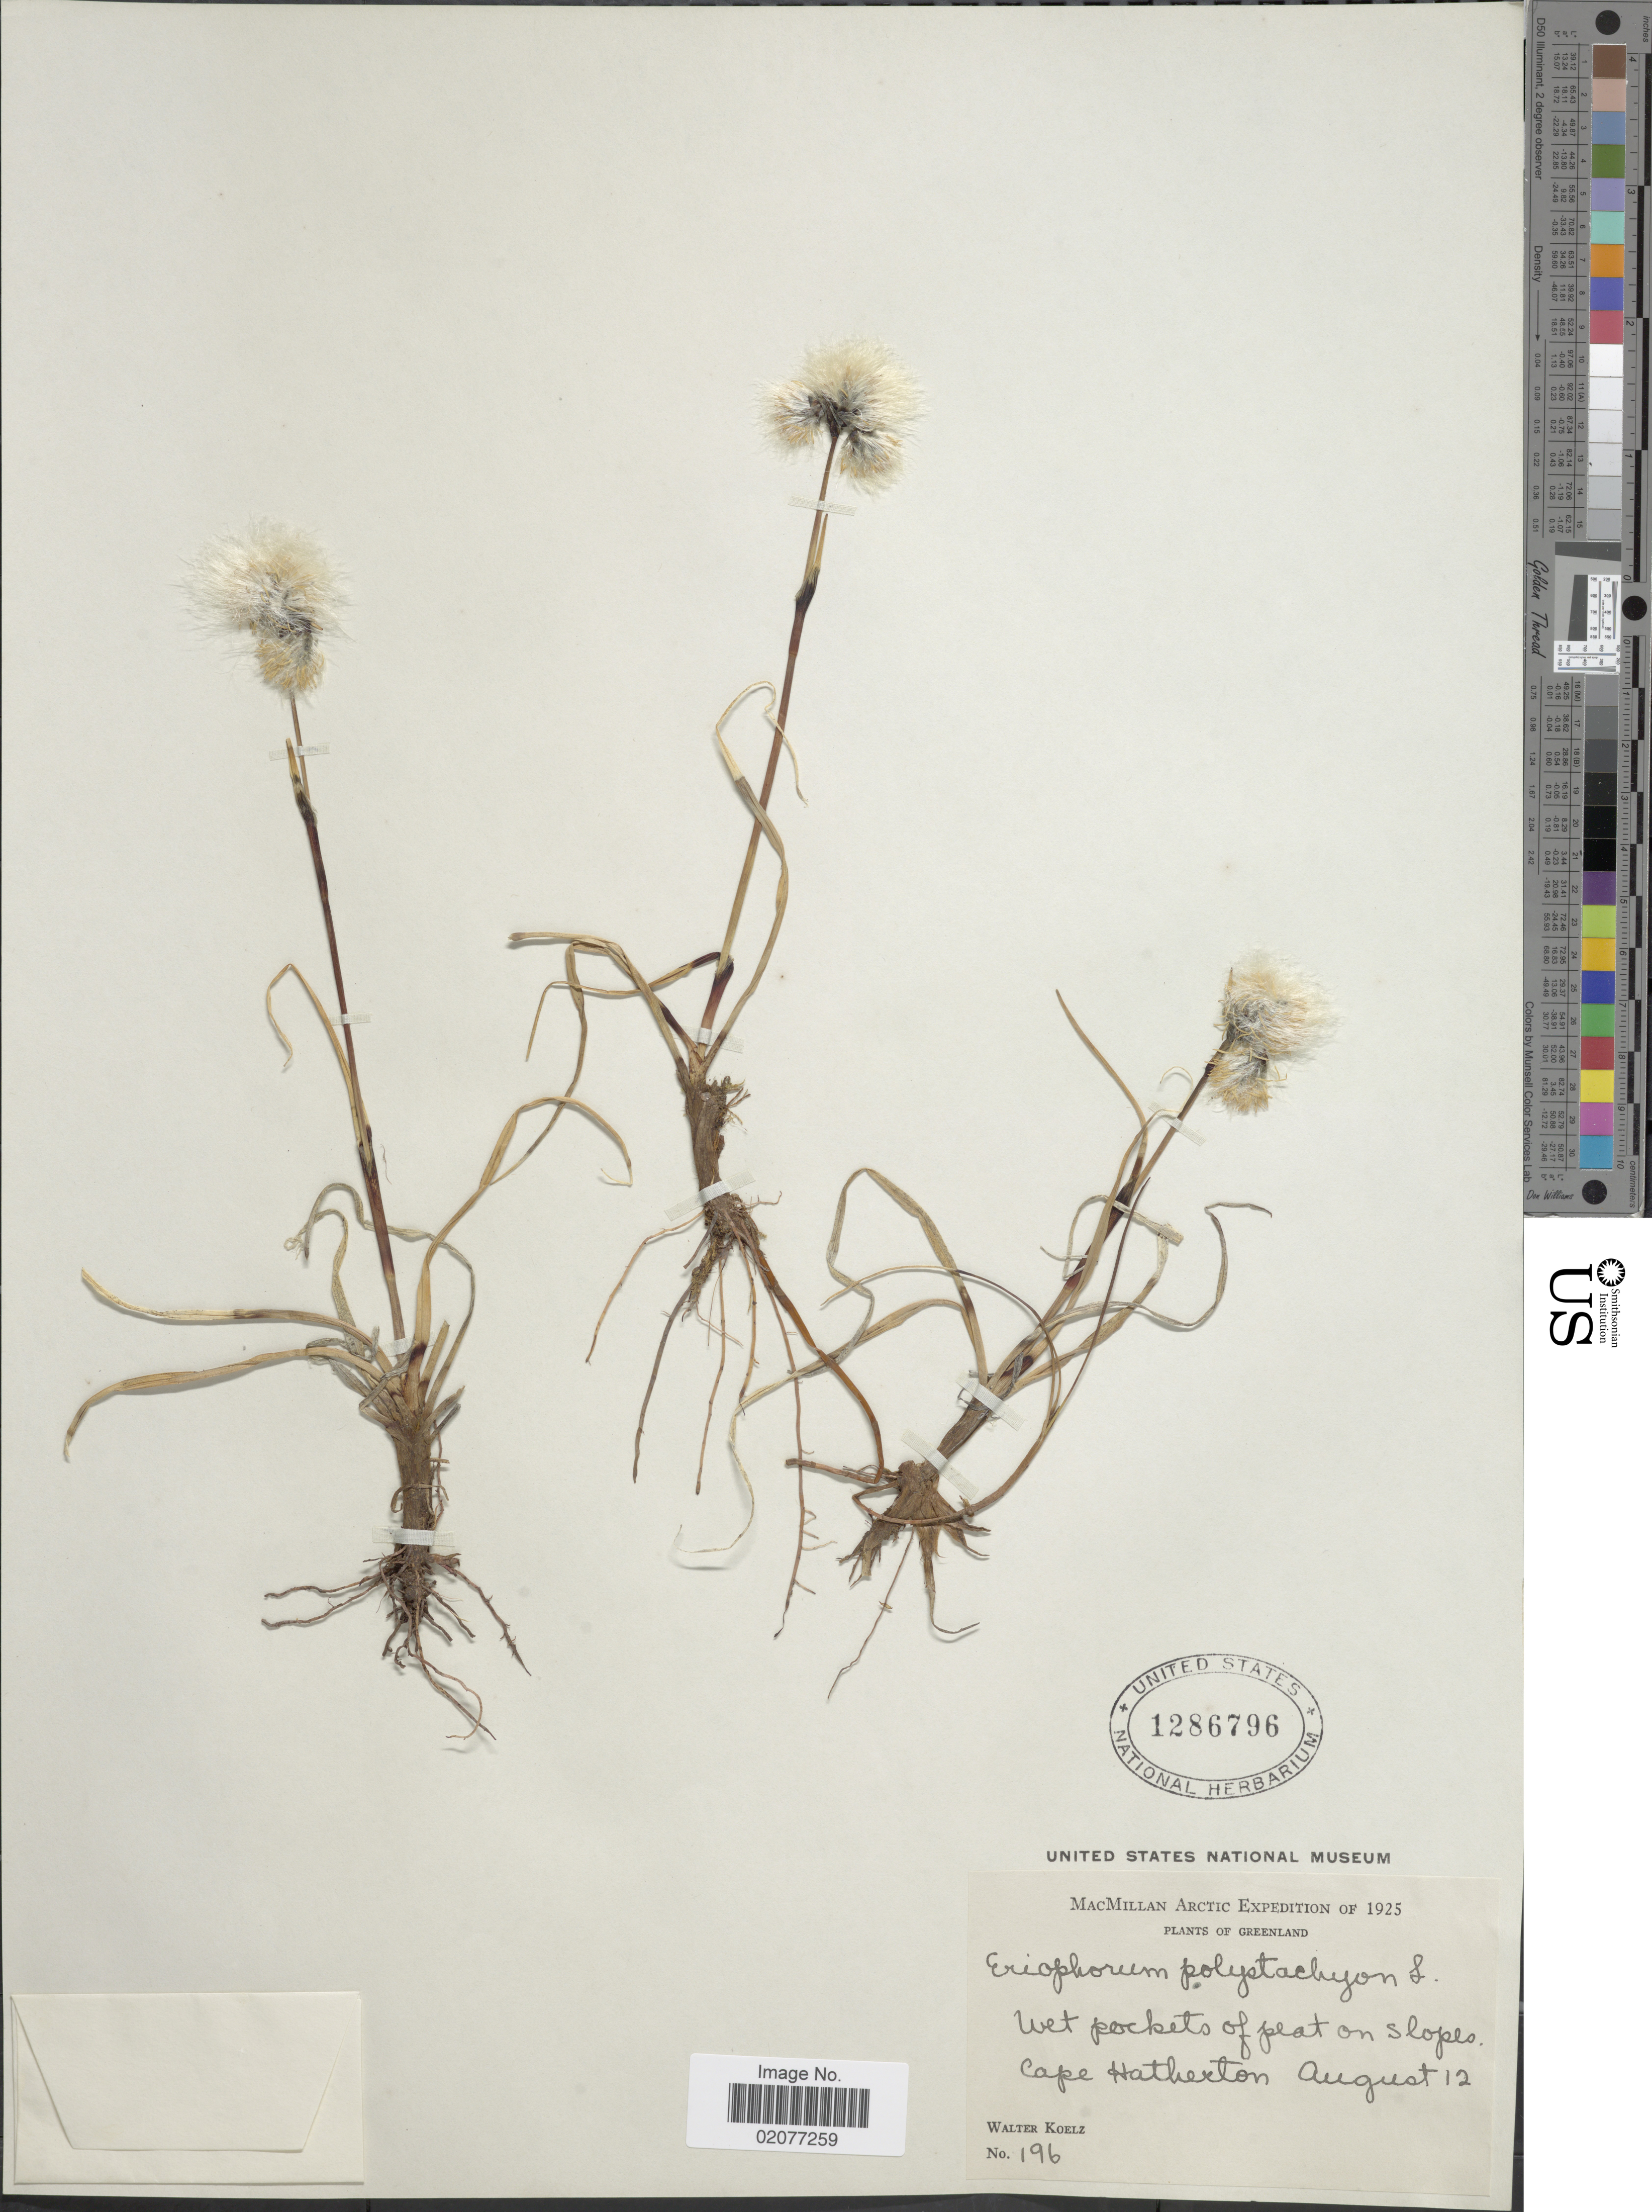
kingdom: Plantae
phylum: Tracheophyta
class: Liliopsida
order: Poales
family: Cyperaceae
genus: Eriophorum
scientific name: Eriophorum angustifolium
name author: Honck.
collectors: W. N. Koelz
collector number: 196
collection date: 1925-08-12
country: Greenland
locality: Wet pockets of plat on slopes Cape Hathertom.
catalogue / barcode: US 1286796